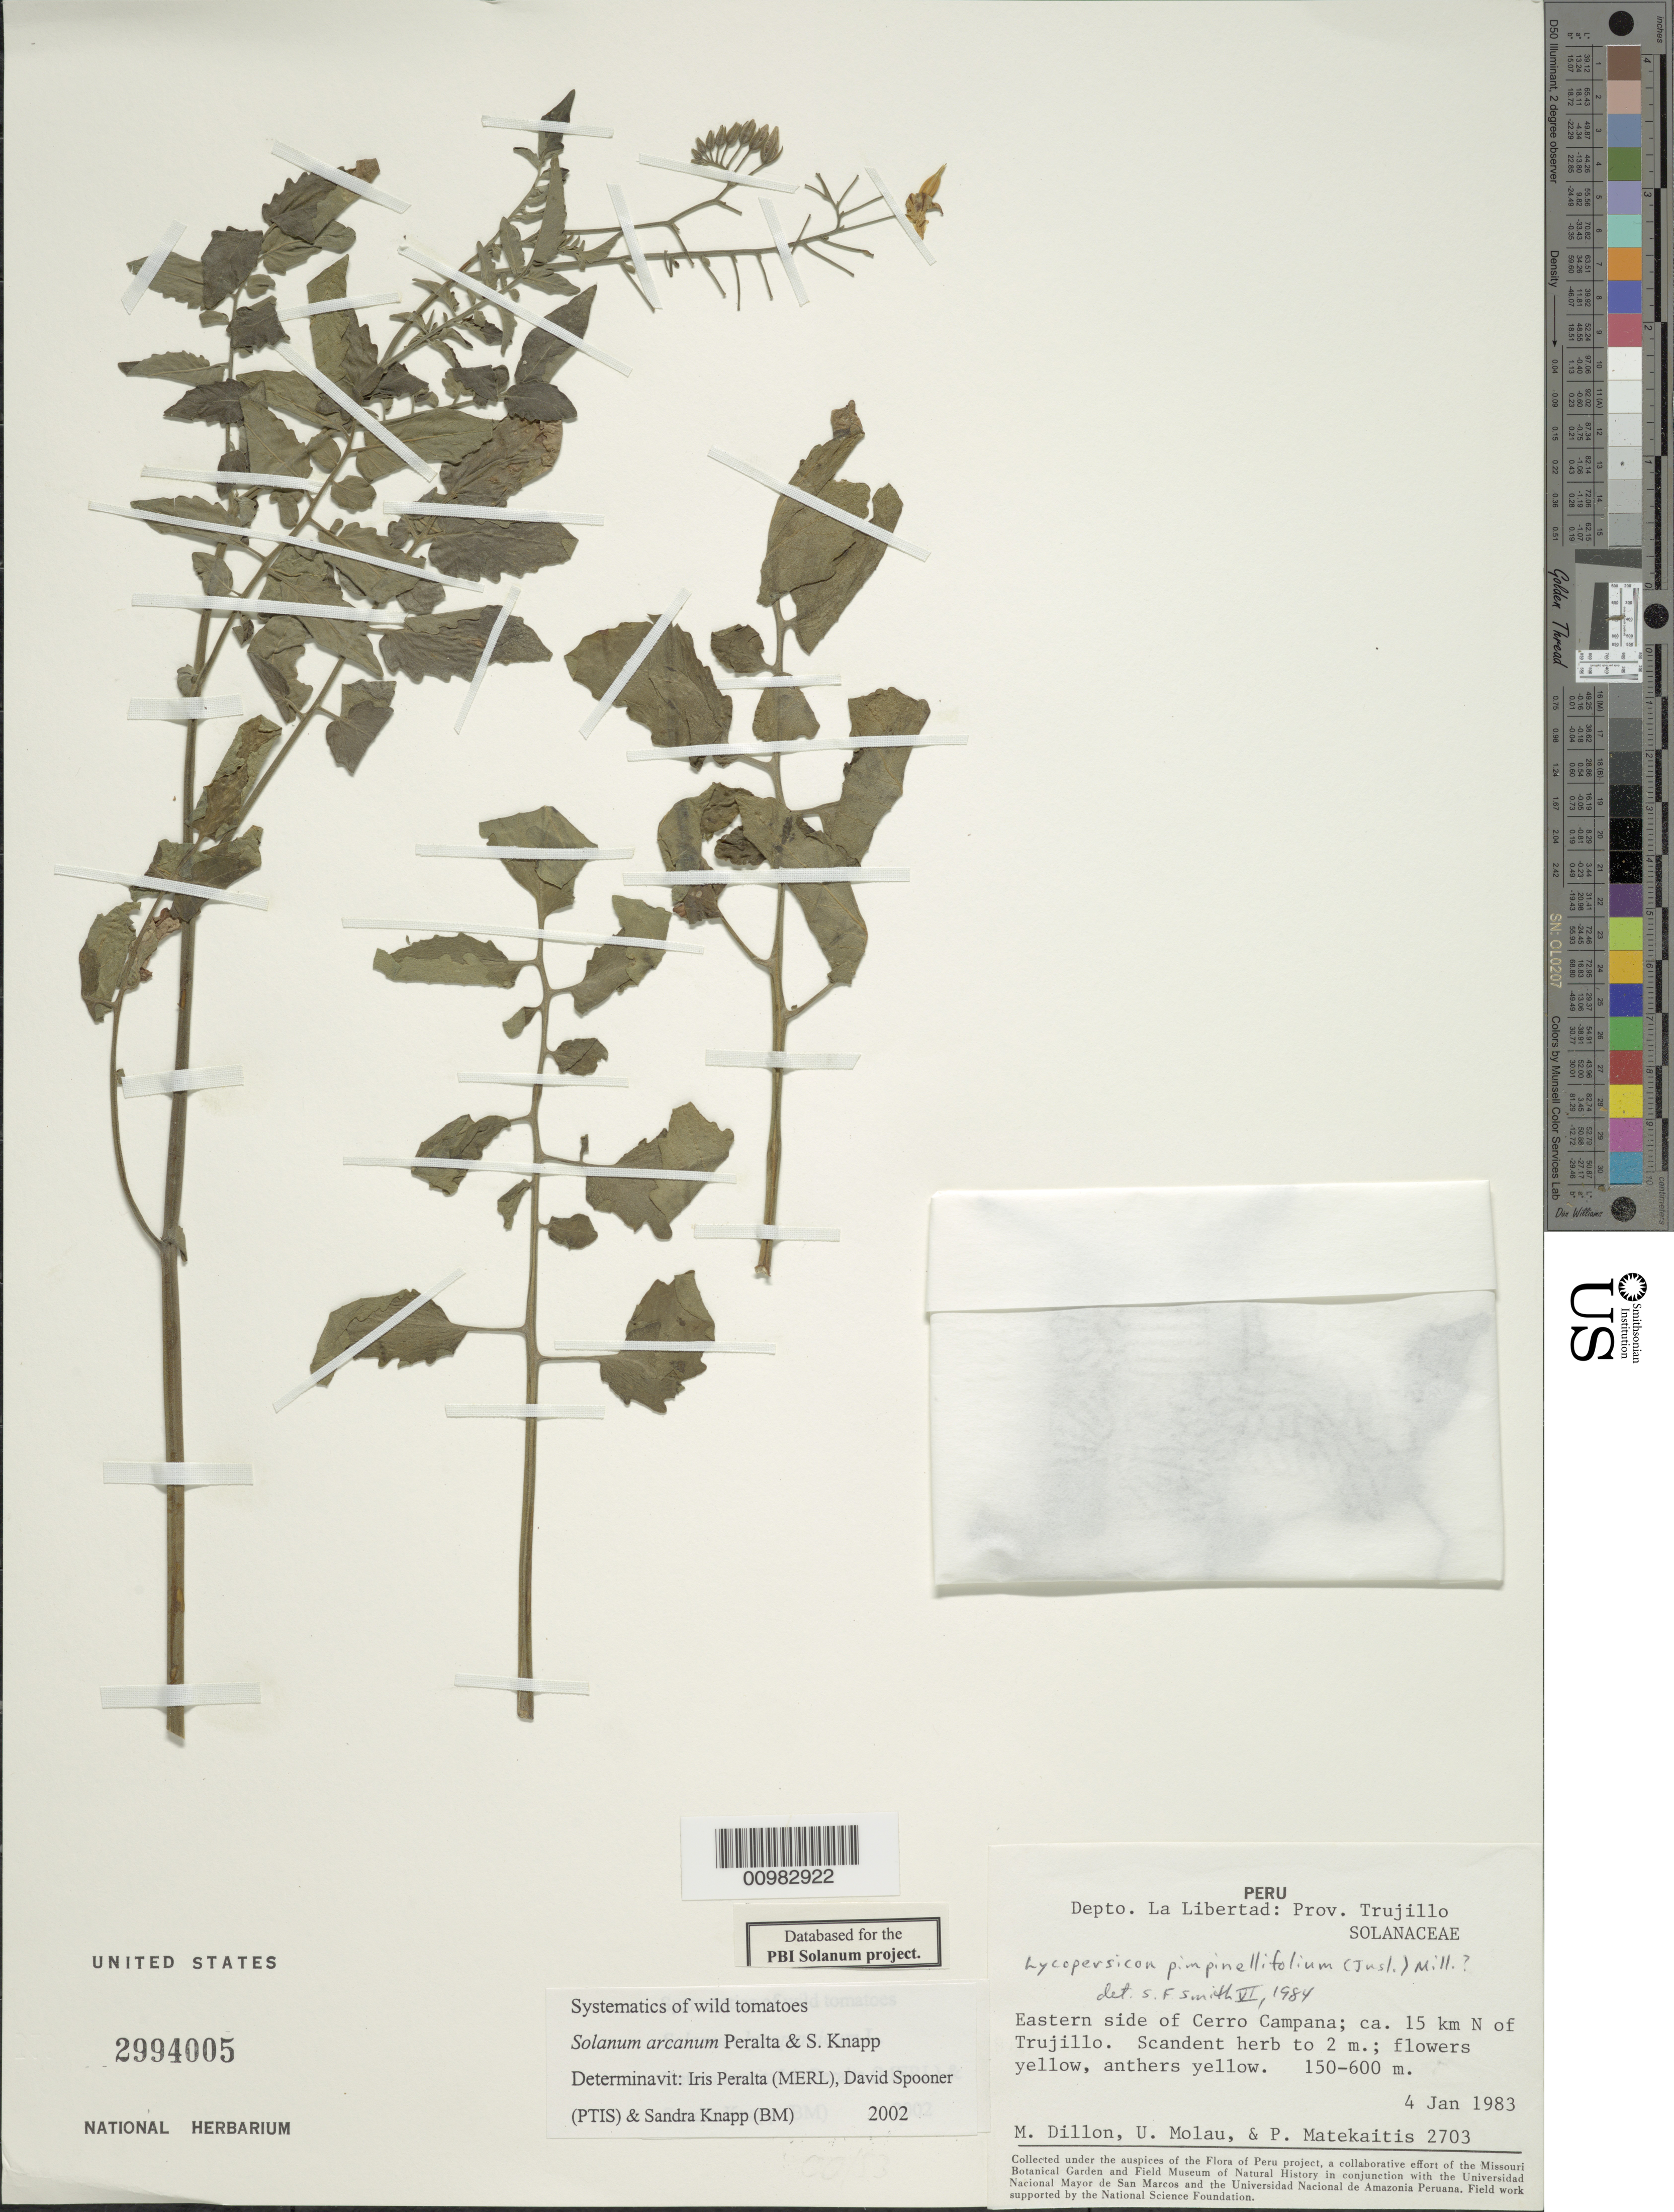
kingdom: Plantae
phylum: Tracheophyta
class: Magnoliopsida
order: Solanales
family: Solanaceae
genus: Solanum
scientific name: Solanum arcanum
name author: Peralta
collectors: M. O. Dillon, U. Molau & P. Matekaitis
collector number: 2703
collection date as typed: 4 Jan 1983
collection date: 1983-01-04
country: Peru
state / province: La Libertad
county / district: Trujillo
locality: E side of Cerro Campana, ca. 15 km N of Trujillo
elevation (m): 150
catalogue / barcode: US 2994005